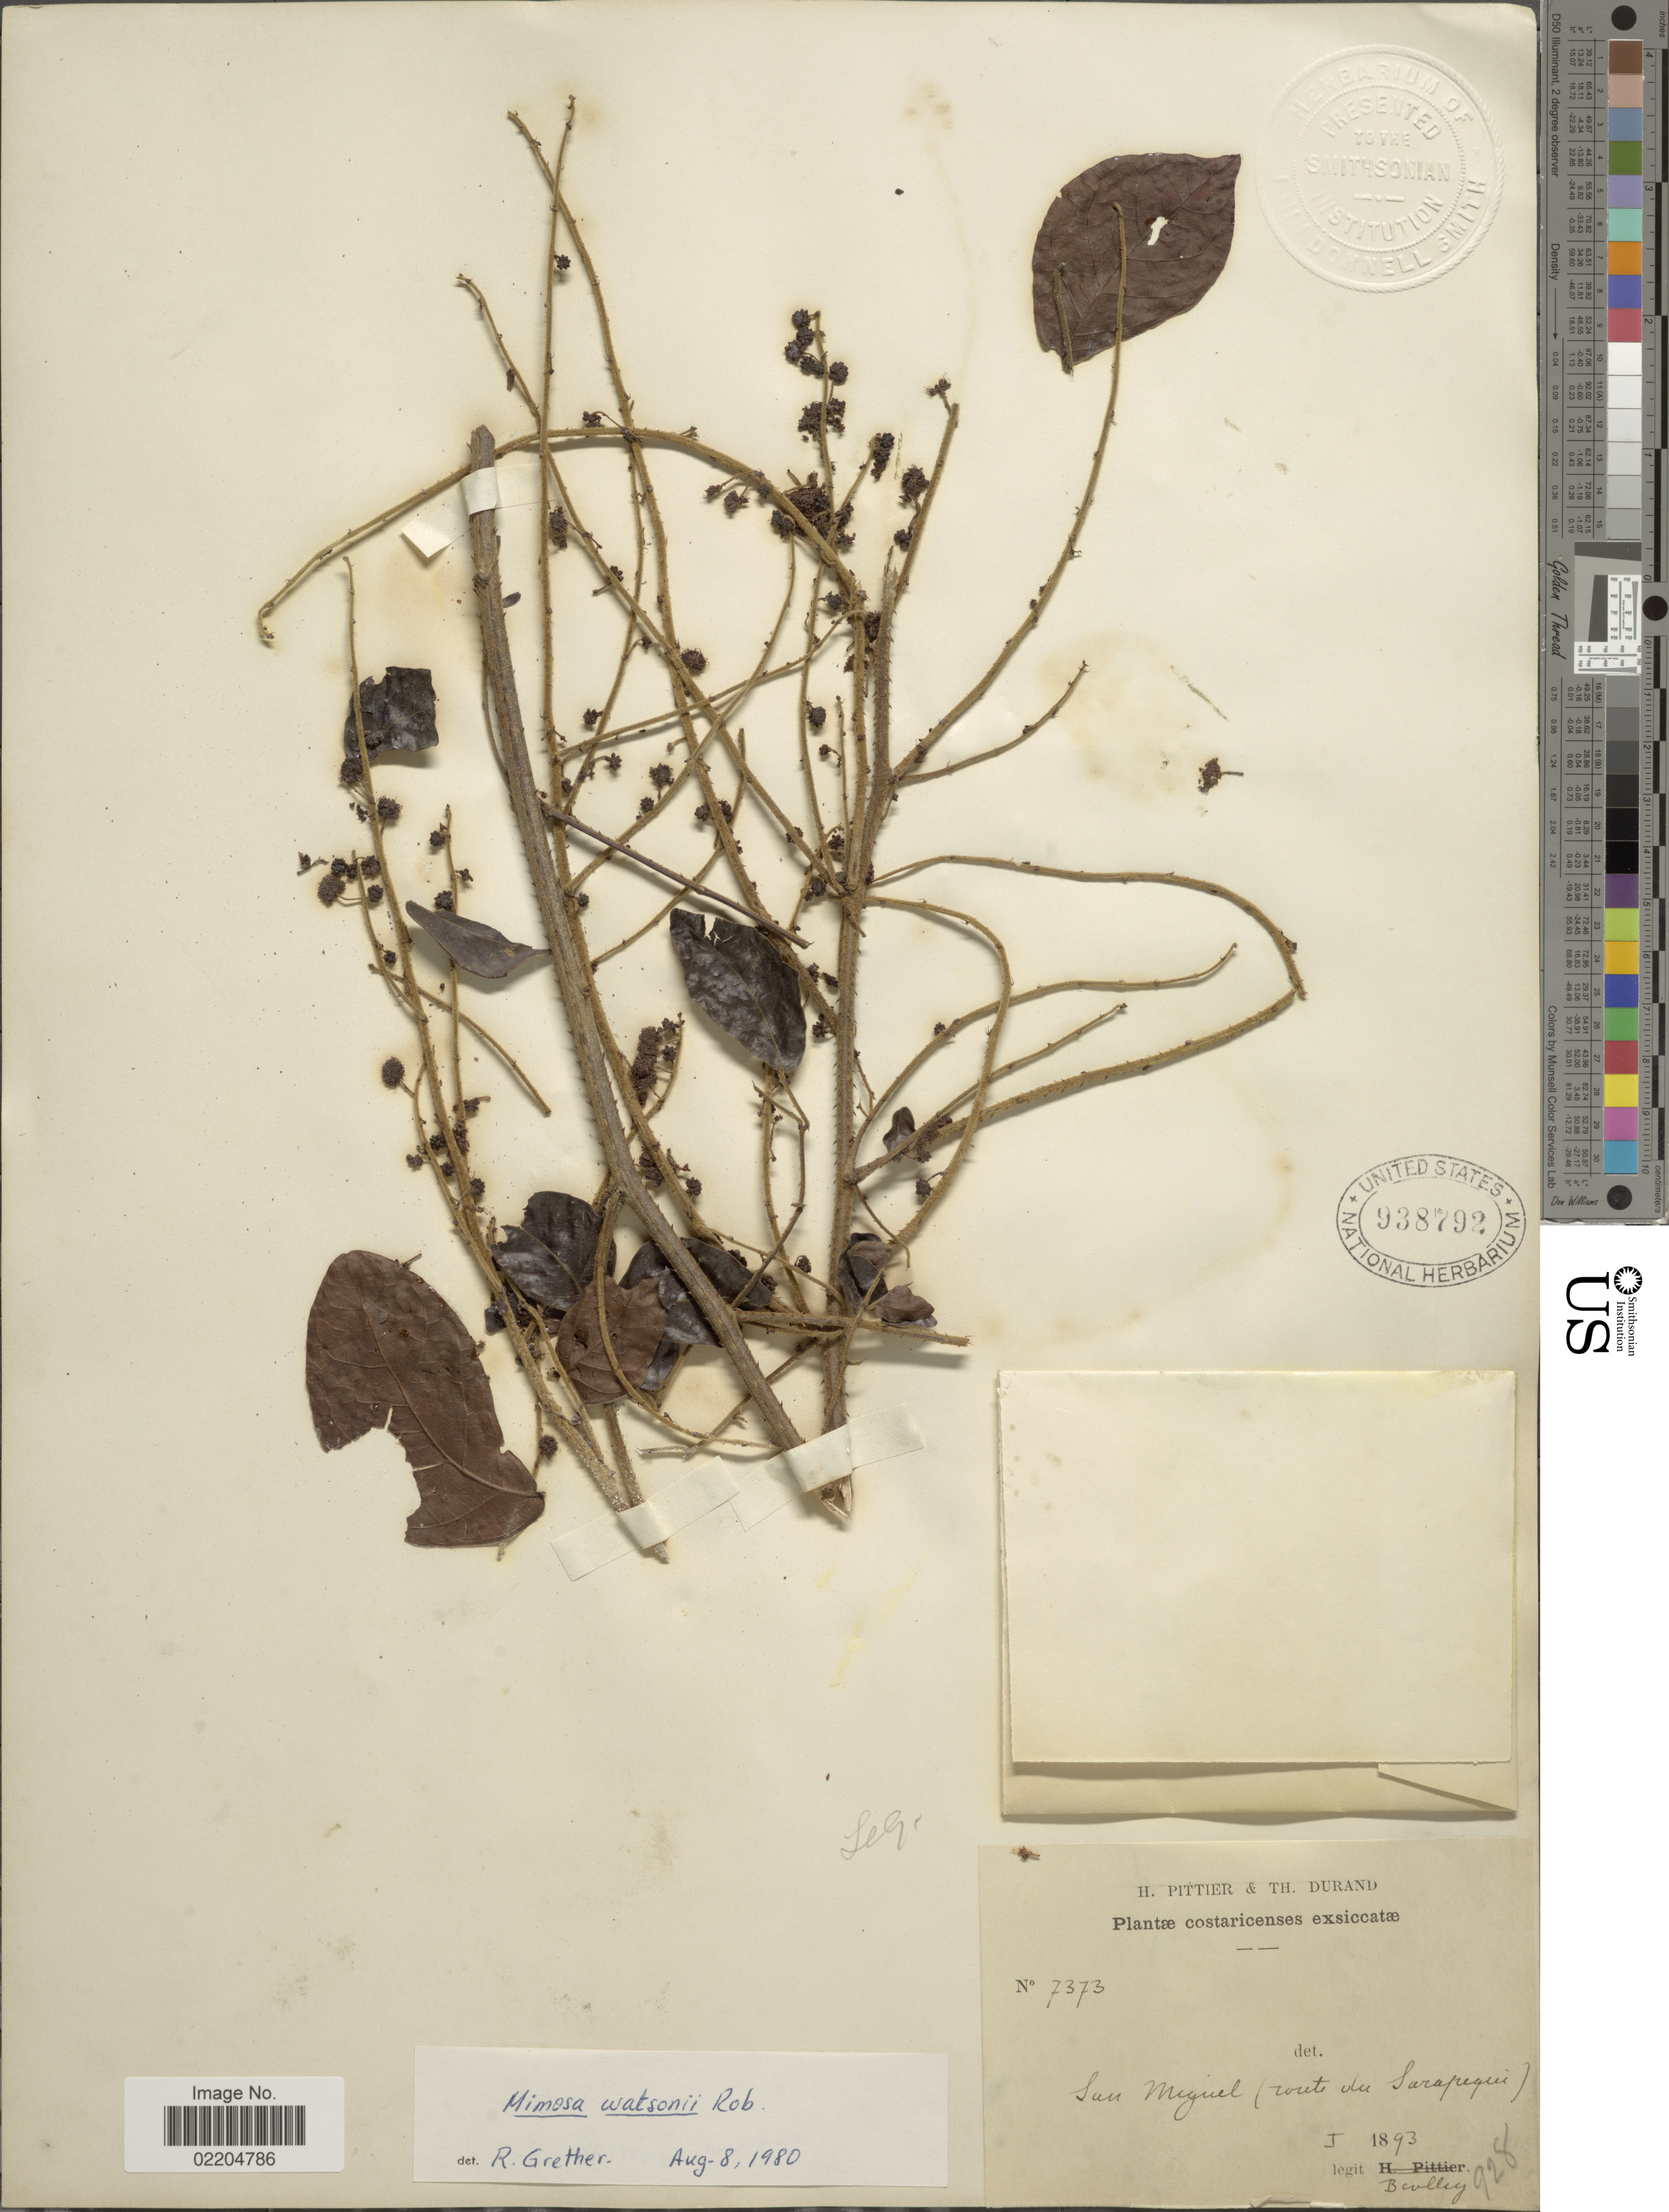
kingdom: Plantae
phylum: Tracheophyta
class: Magnoliopsida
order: Fabales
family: Fabaceae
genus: Mimosa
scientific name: Mimosa watsonii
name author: B.L. Rob.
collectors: P. Biolley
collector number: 7373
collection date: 1893-01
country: Costa Rica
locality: San Miguel (route du Sarapequi). Costaricenses.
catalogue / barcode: US 938792